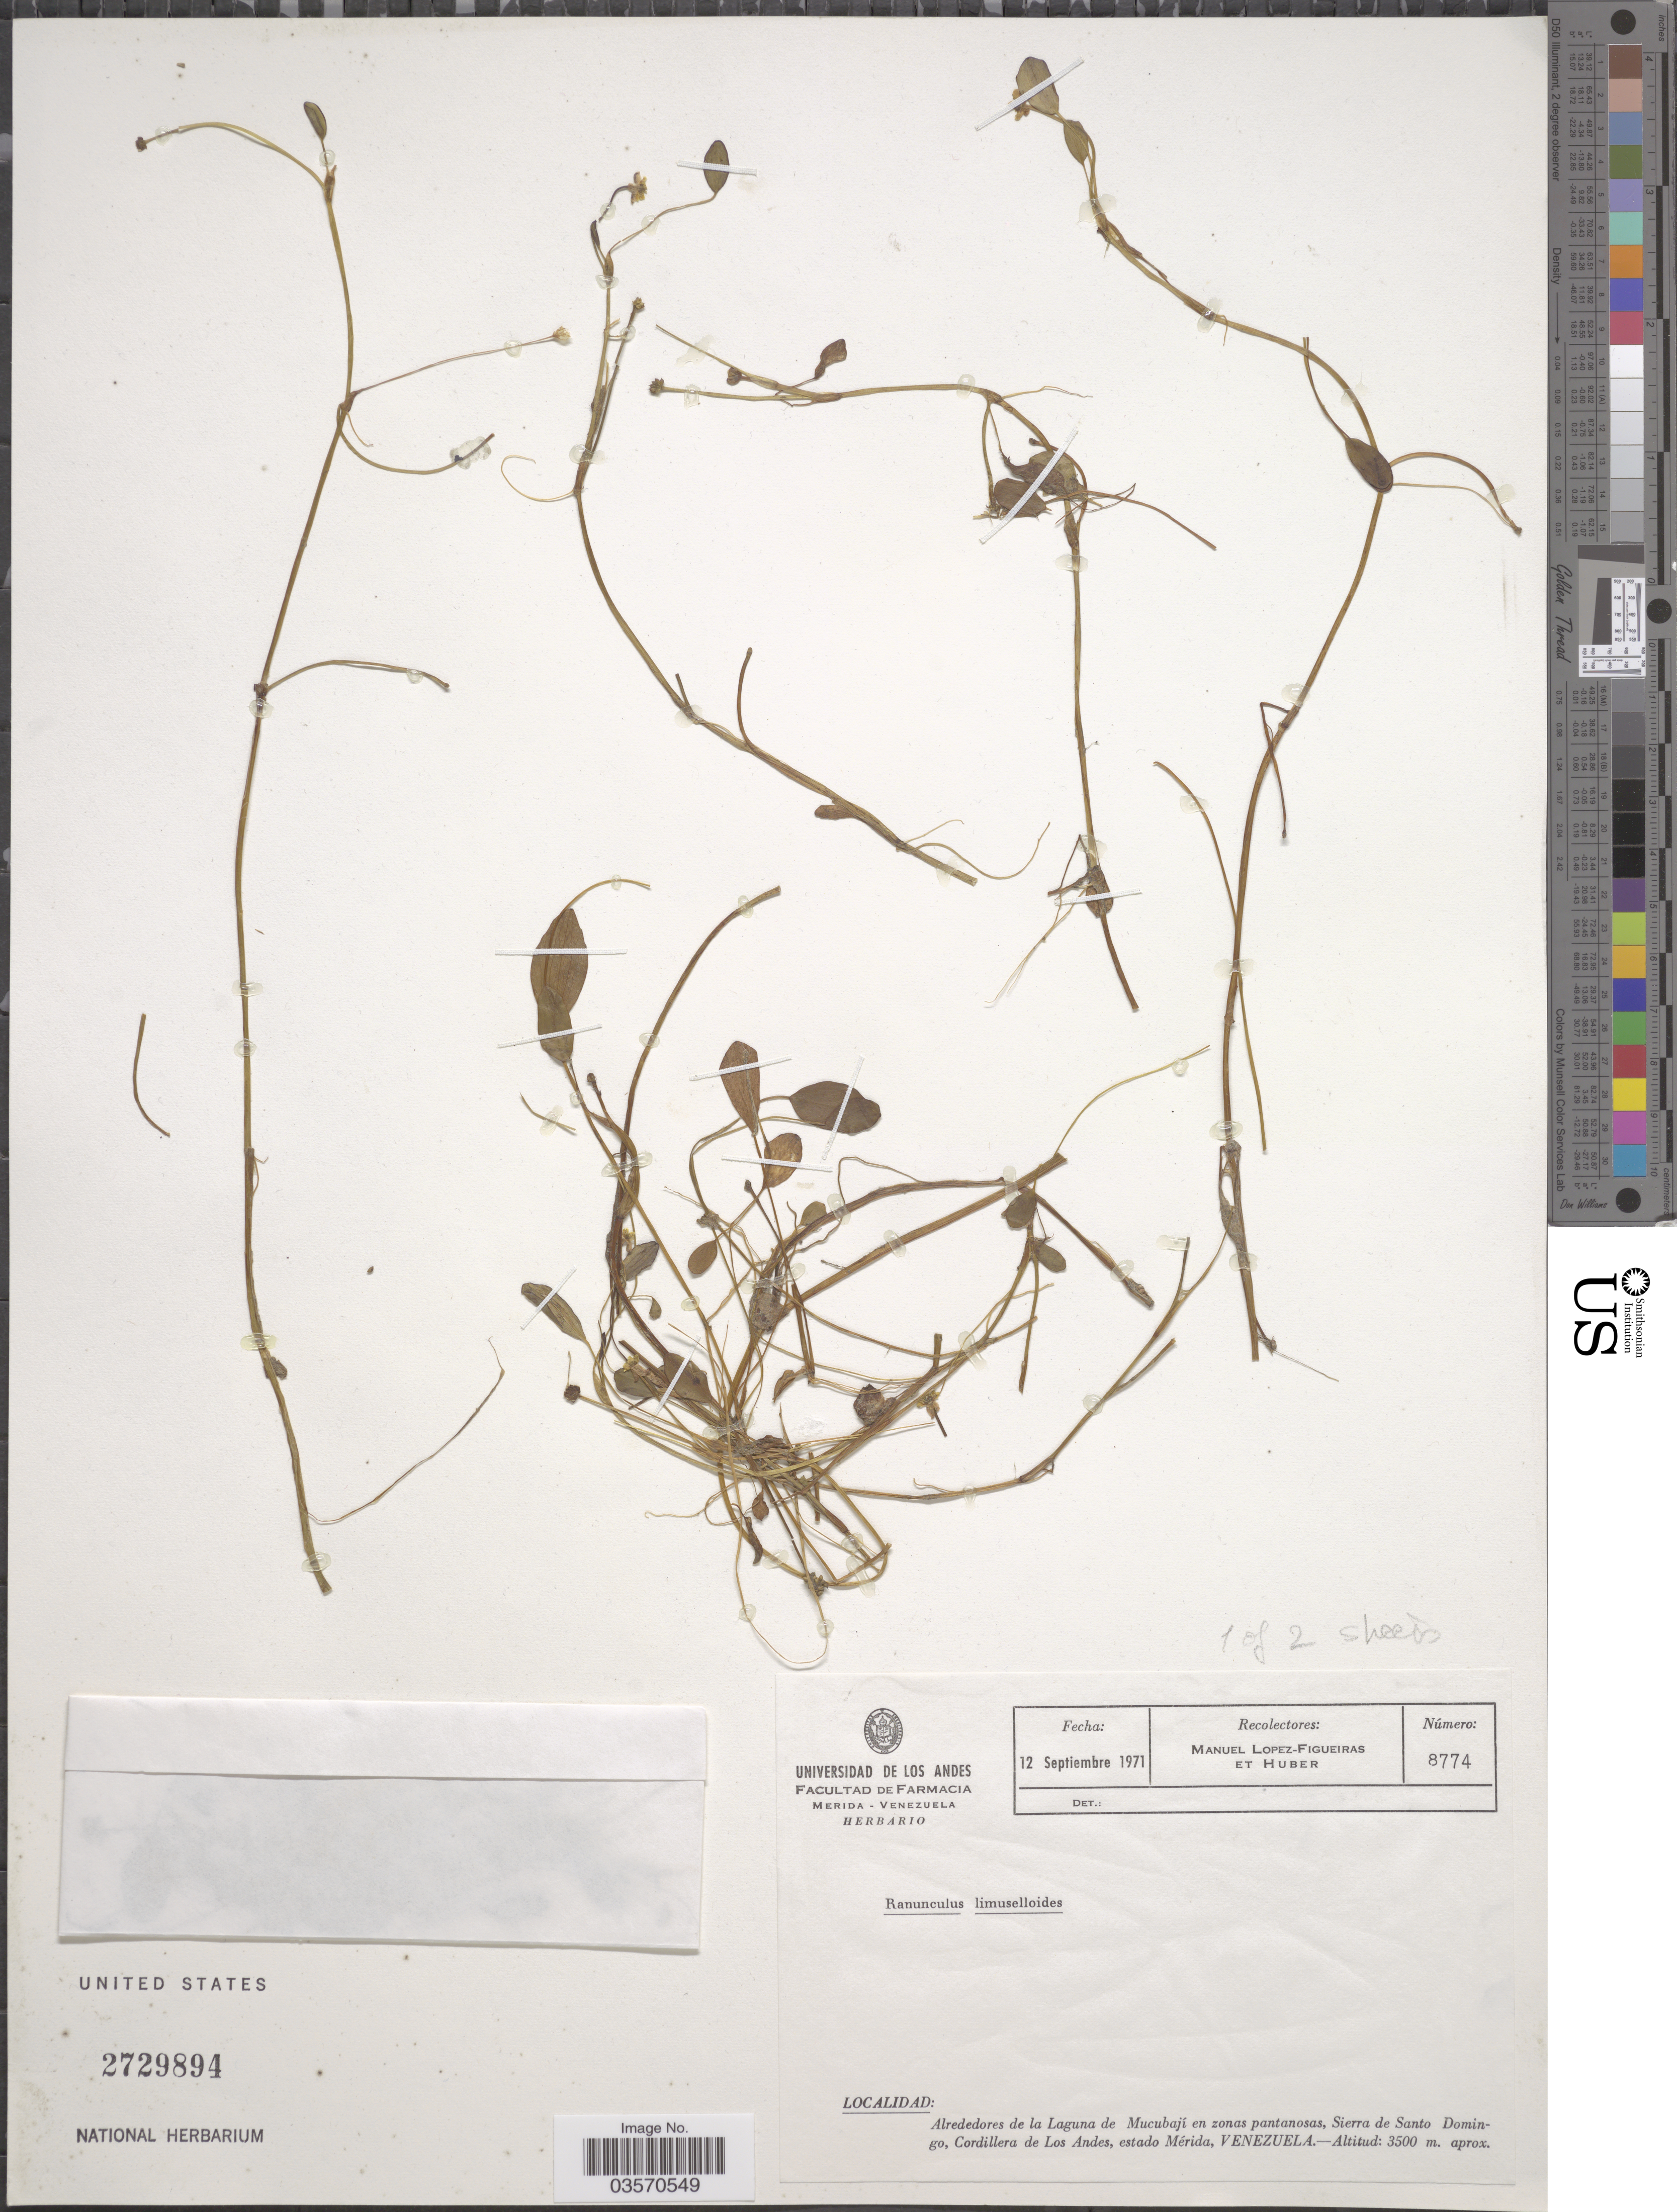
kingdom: Plantae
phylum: Tracheophyta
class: Magnoliopsida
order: Ranunculales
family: Ranunculaceae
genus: Ranunculus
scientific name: Ranunculus limoselloides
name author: Turcz.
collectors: M. López Figueiras & Huber, --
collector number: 8774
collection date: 1971-09-12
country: Venezuela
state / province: Mérida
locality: Alrededores de la Laguna de Mucubají en zonas pantanosas, Sierra de Santo Domingo, Cordillera de Los Andes.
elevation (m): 3500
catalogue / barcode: US 2729894